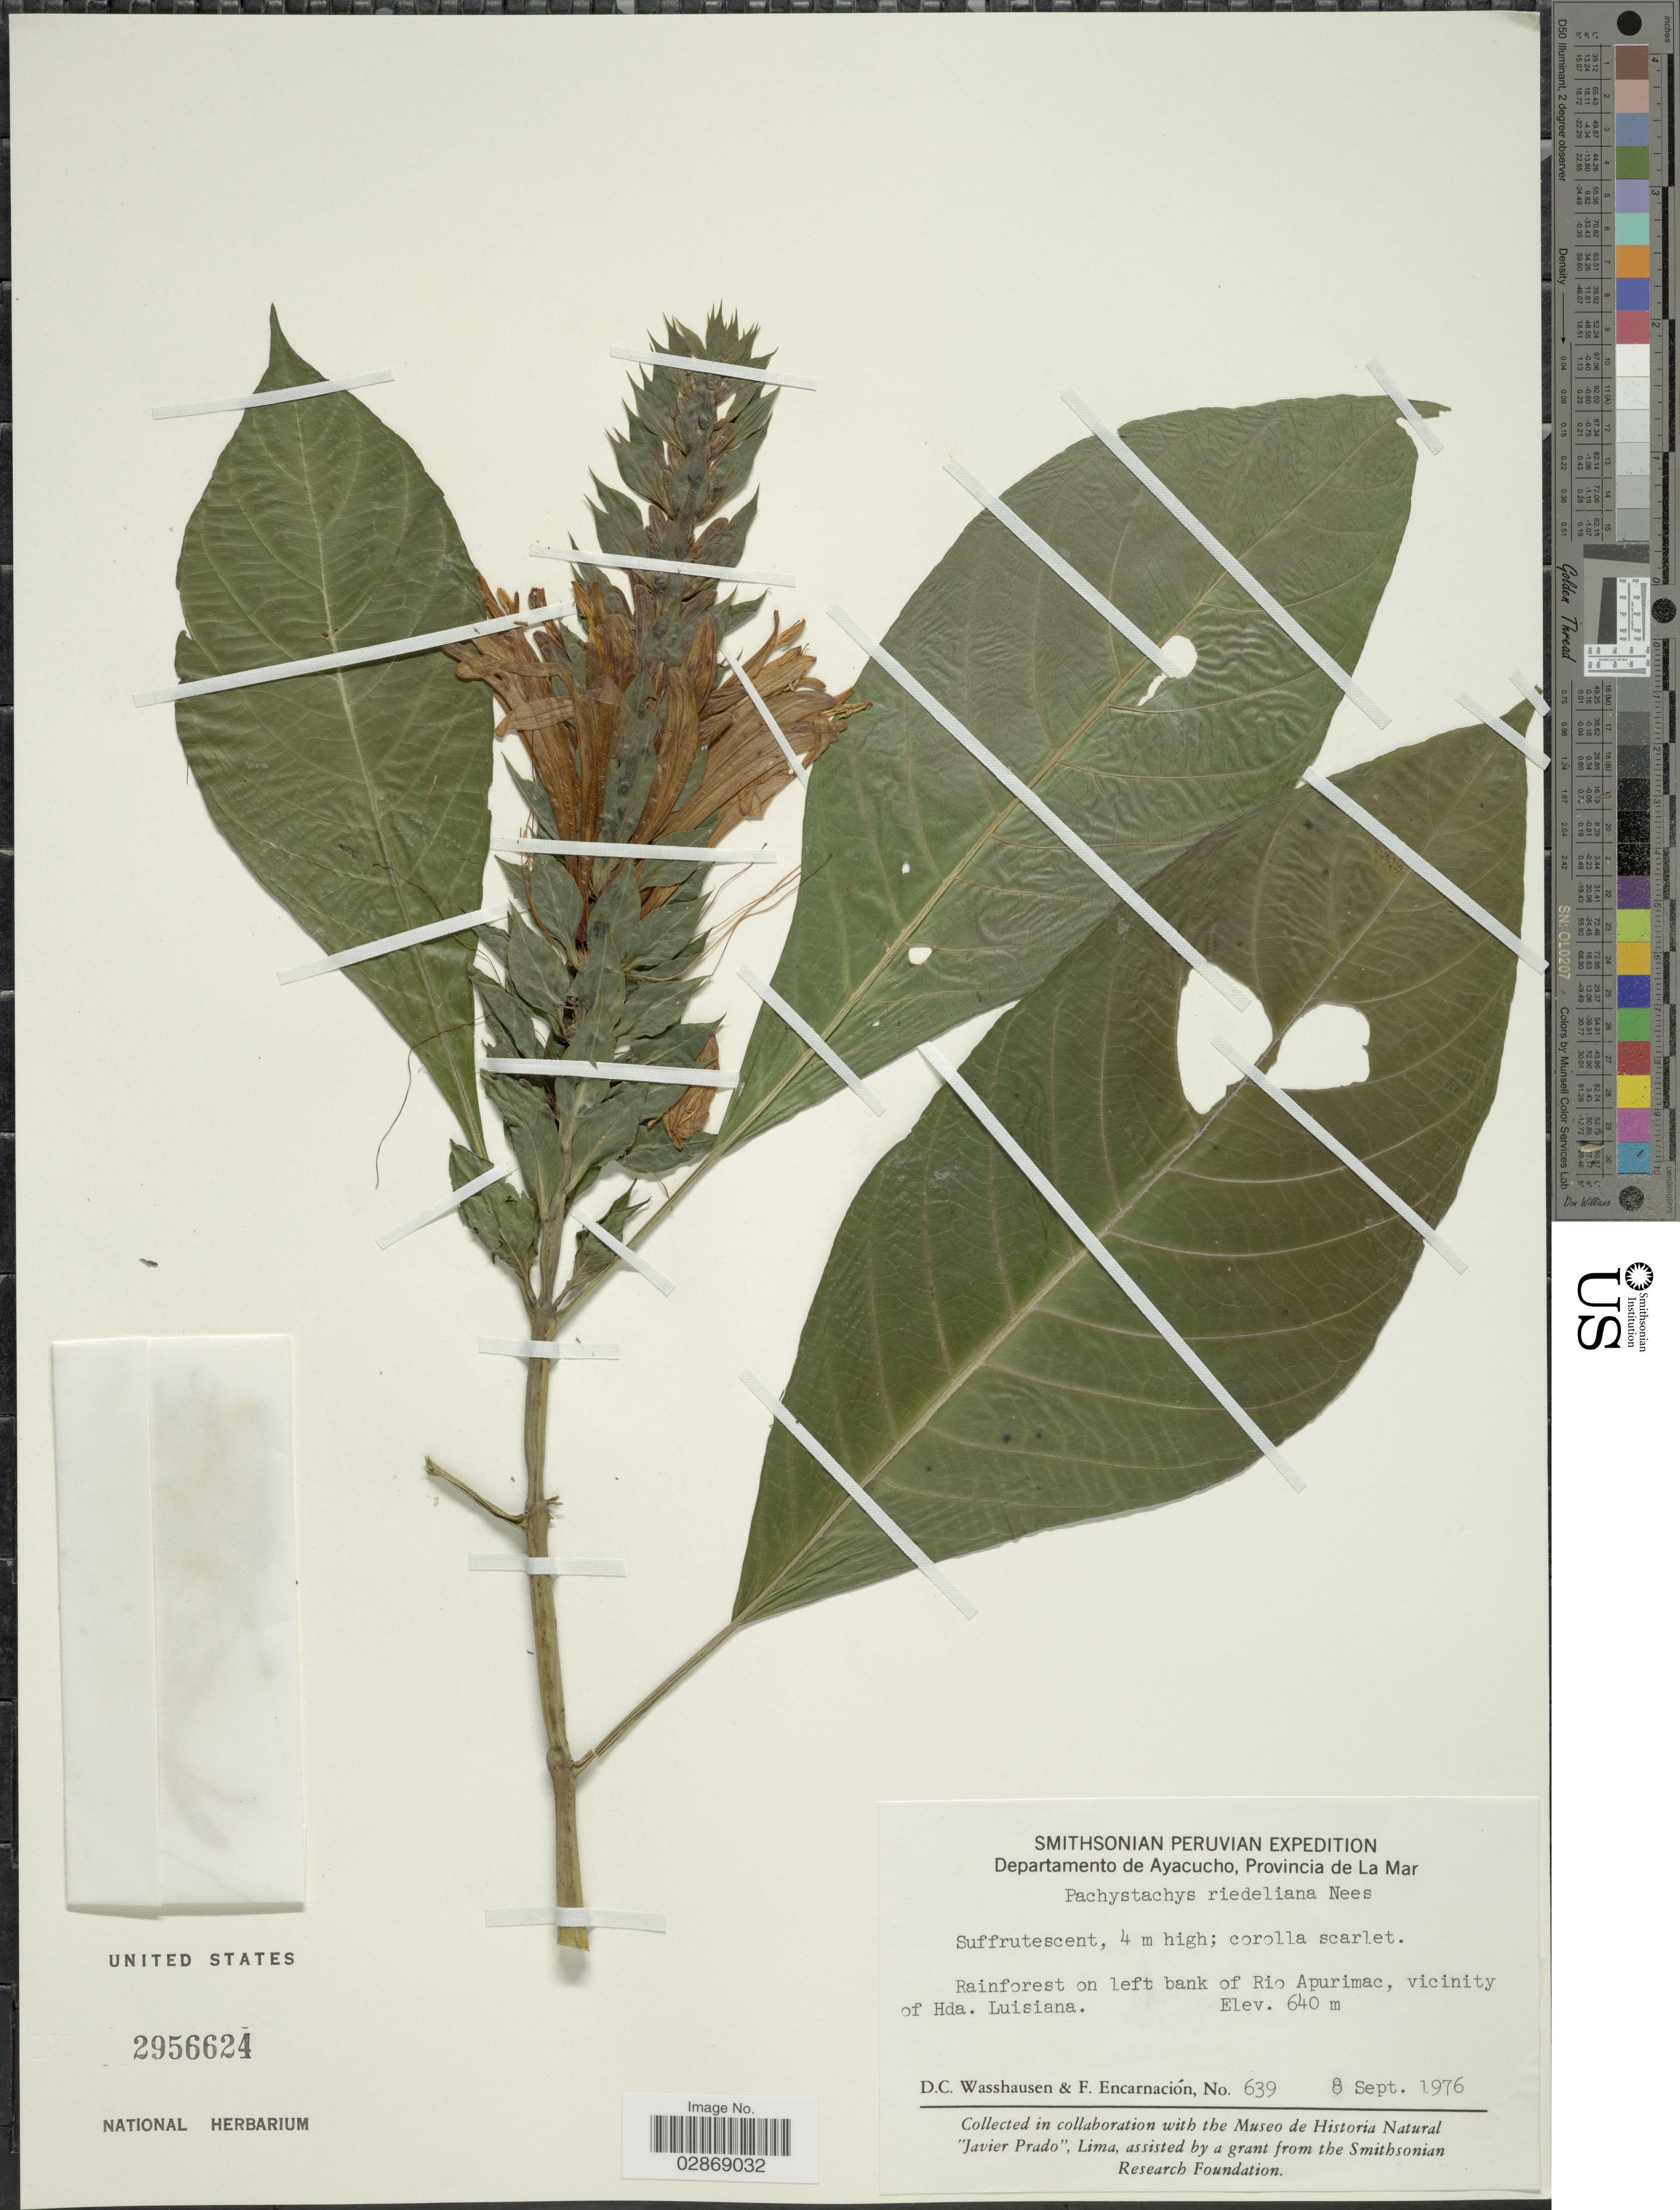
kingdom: Plantae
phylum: Tracheophyta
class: Magnoliopsida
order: Lamiales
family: Acanthaceae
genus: Pachystachys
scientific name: Pachystachys spicata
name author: (Ruiz & Pav.) Wassh.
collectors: D. C. Wasshausen & F. Encarnación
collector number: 639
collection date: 1976-09-08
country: Peru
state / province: Ayacucho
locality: Departamento de Ayacucho, Provincia de La Mar. Rainforest on left bank of Rio Apurimac, vicinity of Hda. Luisiana.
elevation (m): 640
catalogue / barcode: US 2956624